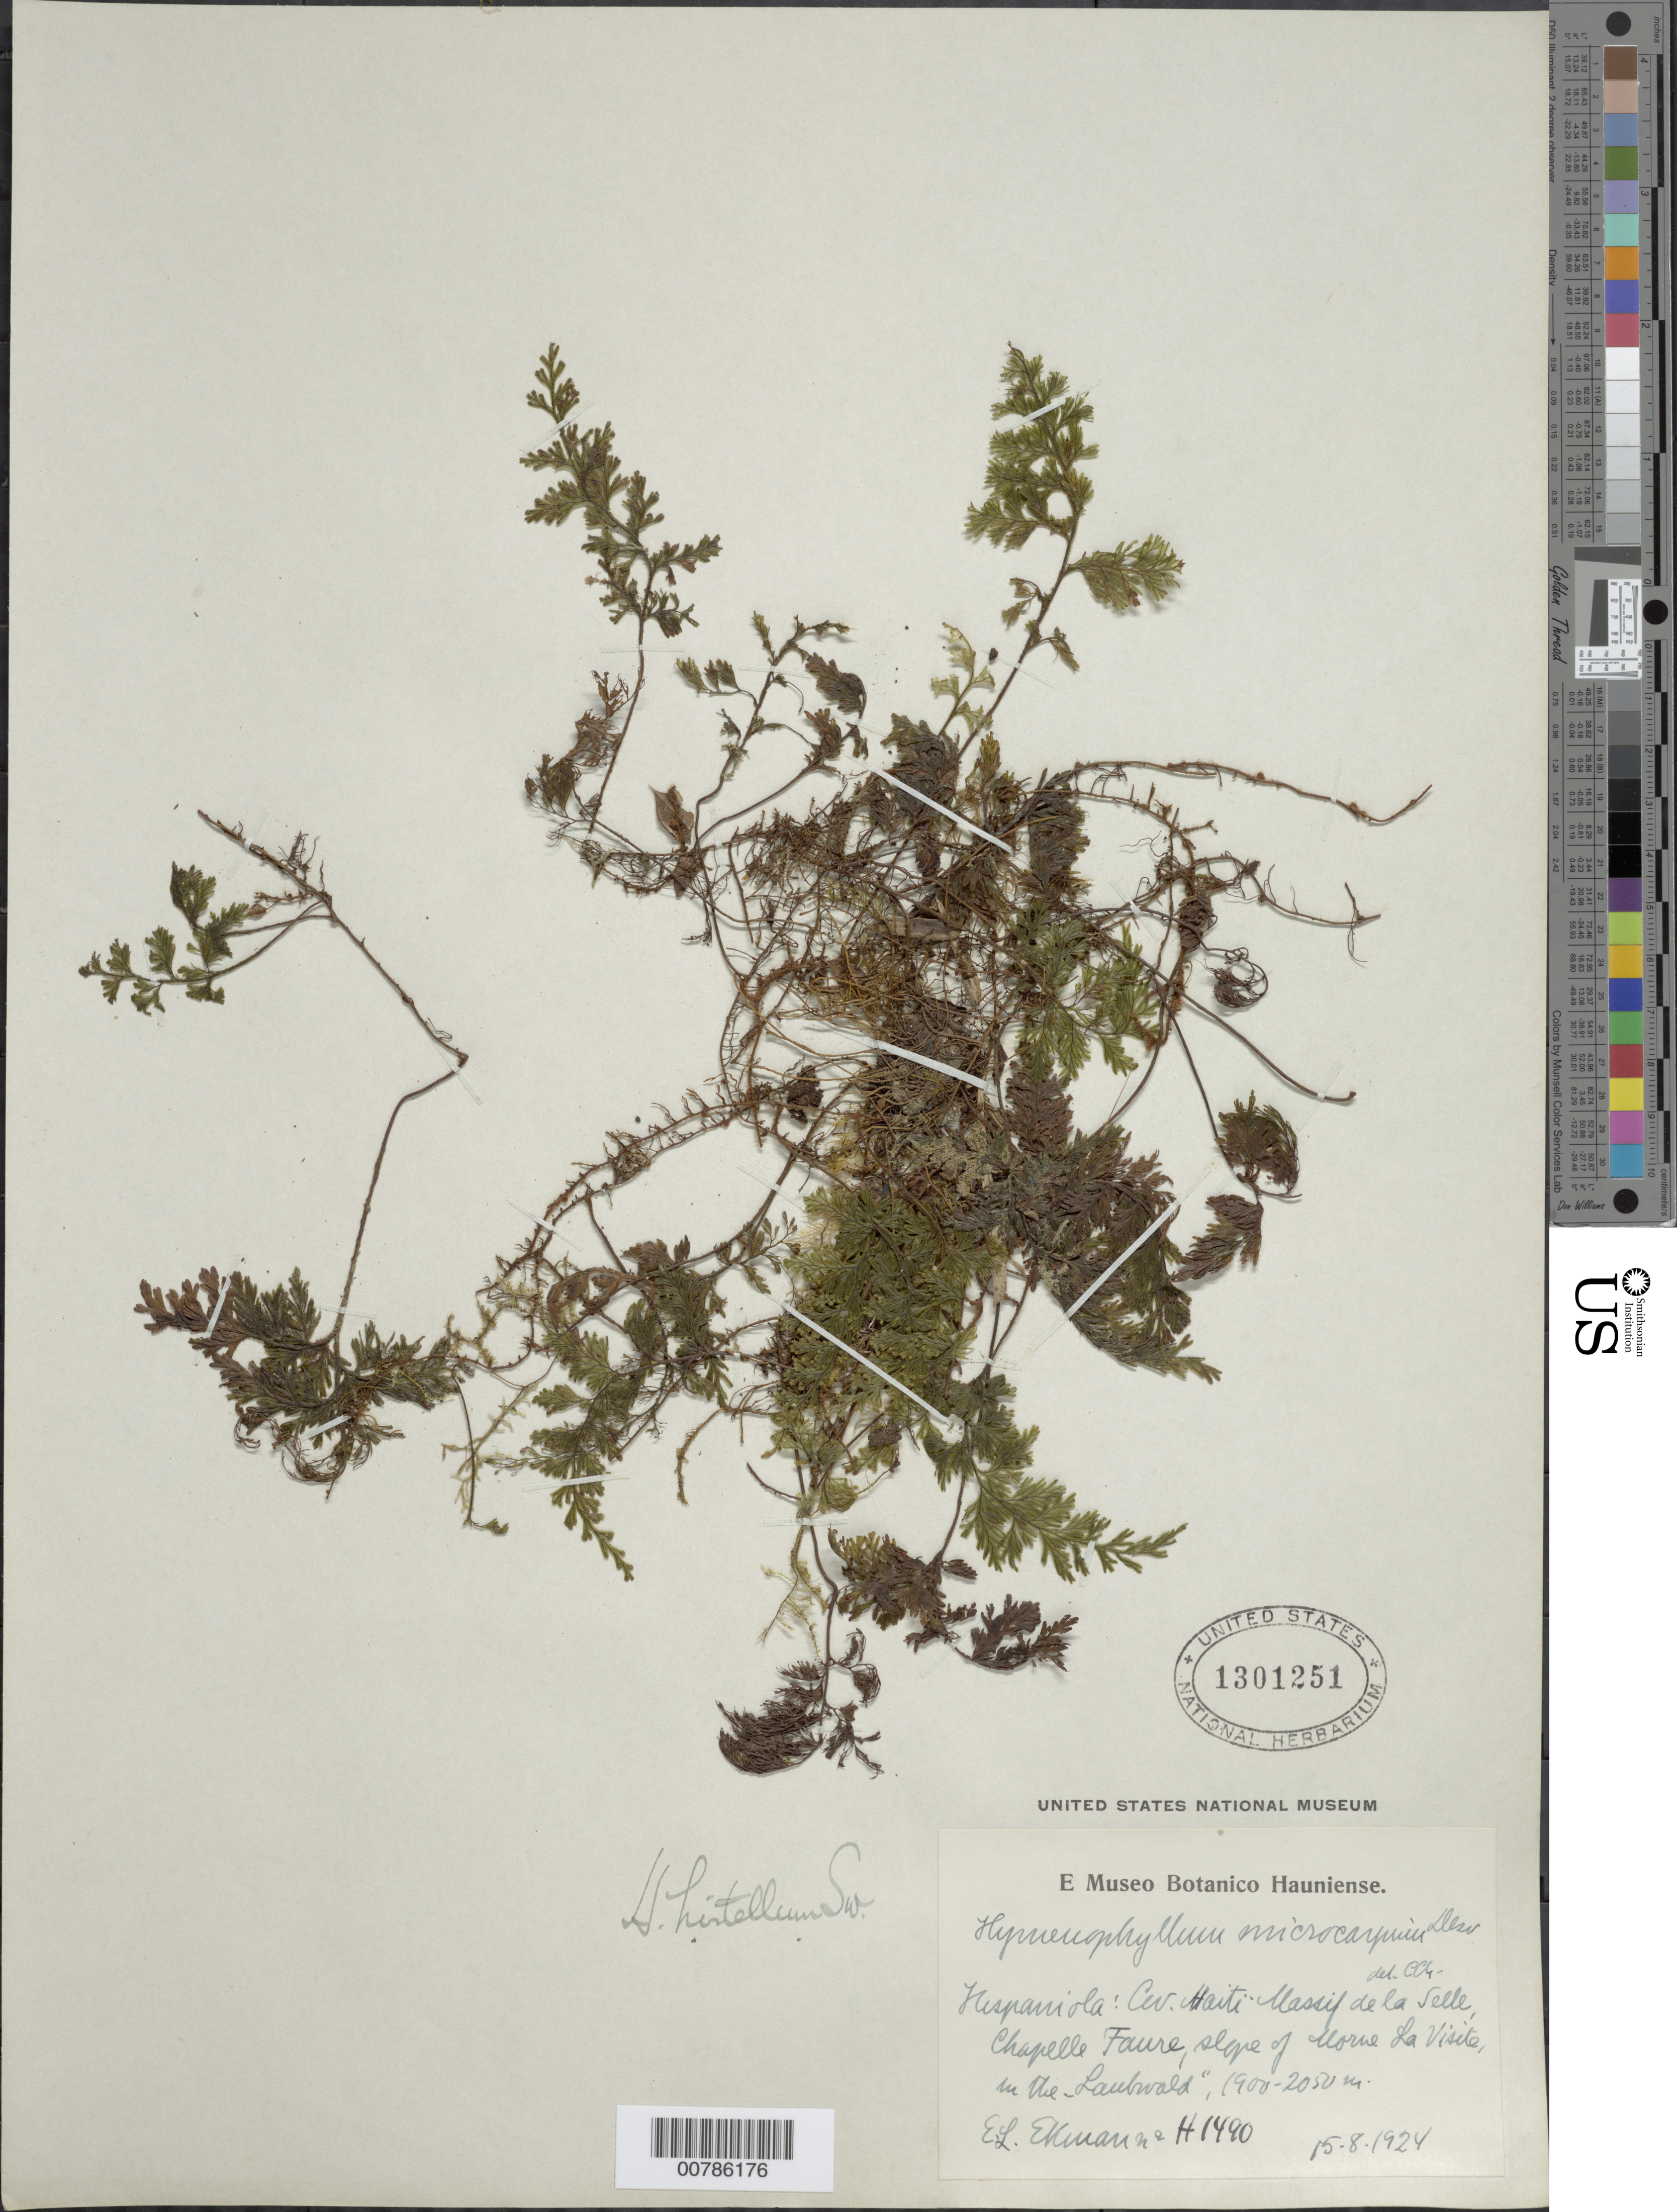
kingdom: Plantae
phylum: Tracheophyta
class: Polypodiopsida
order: Hymenophyllales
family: Hymenophyllaceae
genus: Hymenophyllum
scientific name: Hymenophyllum hirtellum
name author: Sw. in Schrad.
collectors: E. L. Ekman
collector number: H 1490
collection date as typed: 15 Aug 1924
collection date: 1924-08-15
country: Haiti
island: Hispaniola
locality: Massif de la Selle, Chapelle Faure, Morne La Visite, in the "Laubwald"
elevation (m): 1900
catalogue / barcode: US 1301251